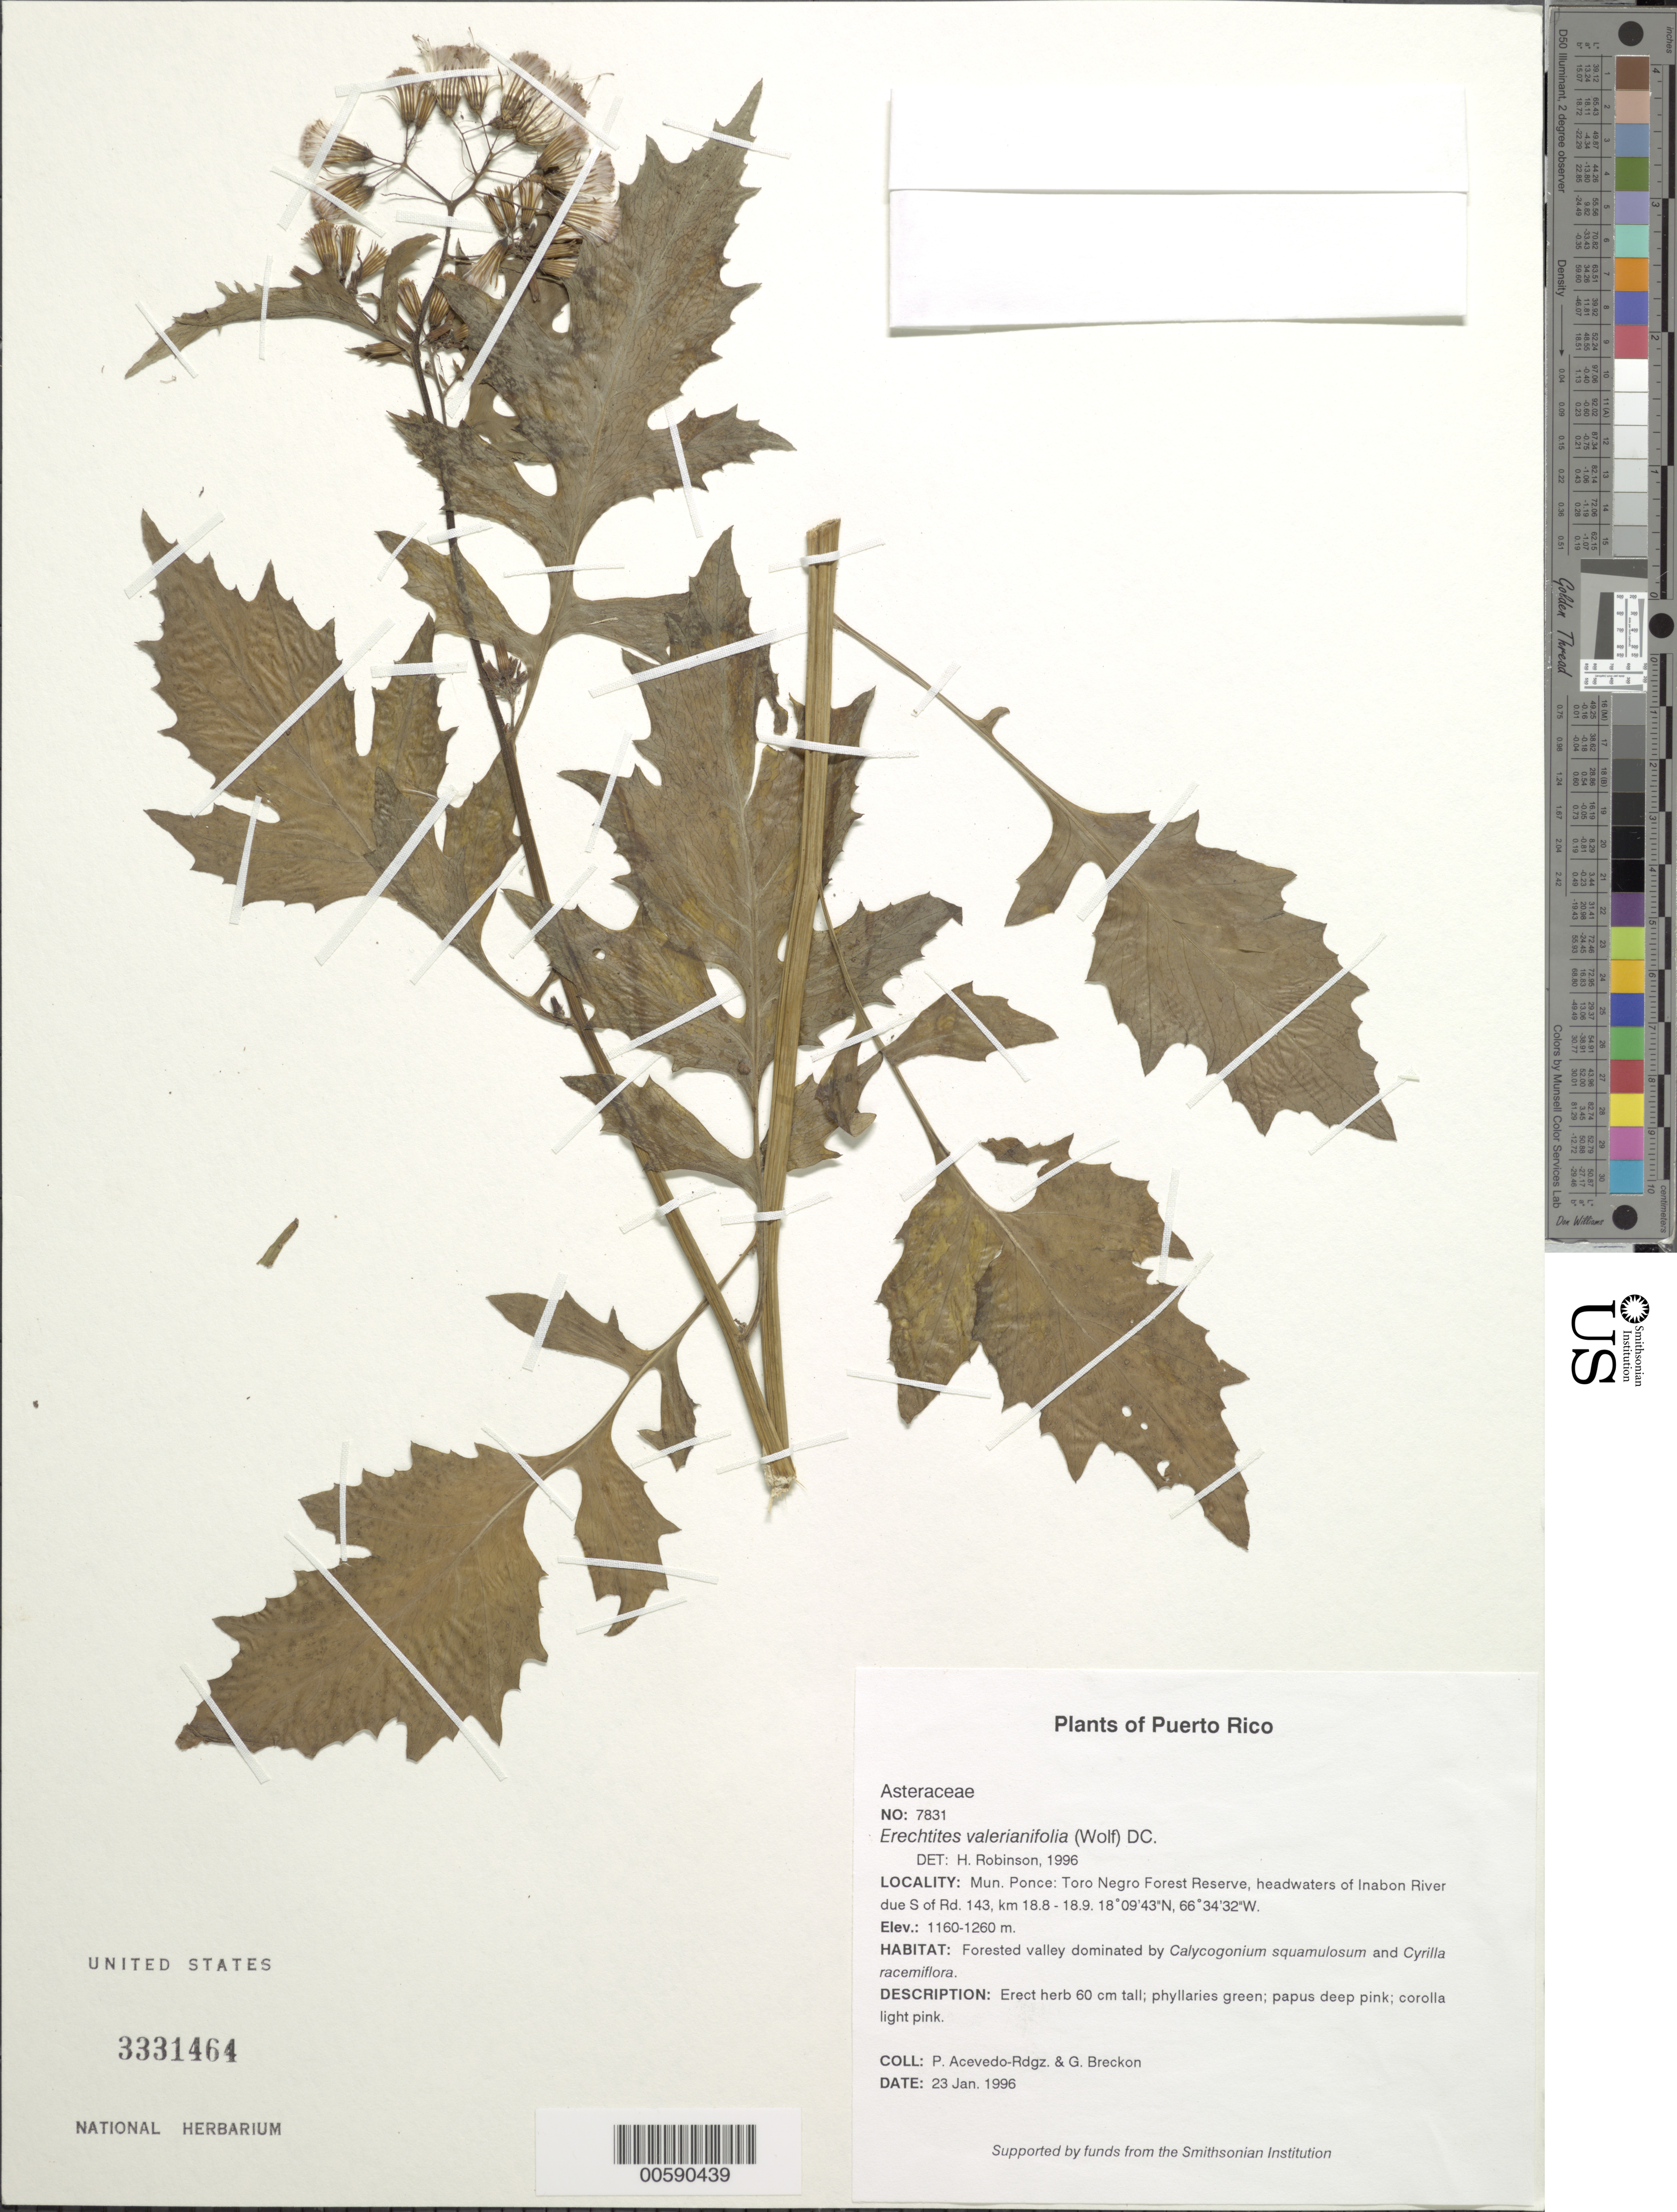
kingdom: Plantae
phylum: Tracheophyta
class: Magnoliopsida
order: Asterales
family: Asteraceae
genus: Erechtites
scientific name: Erechtites valerianifolius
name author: (Link ex Spreng.) DC.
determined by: Robinson, Harold E., (US)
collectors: P. Acevedo-Rodr. & G. J. Breckon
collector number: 7831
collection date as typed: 23 Jan 1996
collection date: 1996-01-23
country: Puerto Rico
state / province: Ponce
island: Puerto Rico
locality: Ponce: Jayuya, Toro Negro Forest Reserve, headwaters of Inabon River due S of Rd. 143, km 18.8 - 18.9.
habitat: Forested valley dominated by Calycogonium squamulosum and Cyrilla racemiflora.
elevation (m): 1160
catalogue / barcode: US 3331464